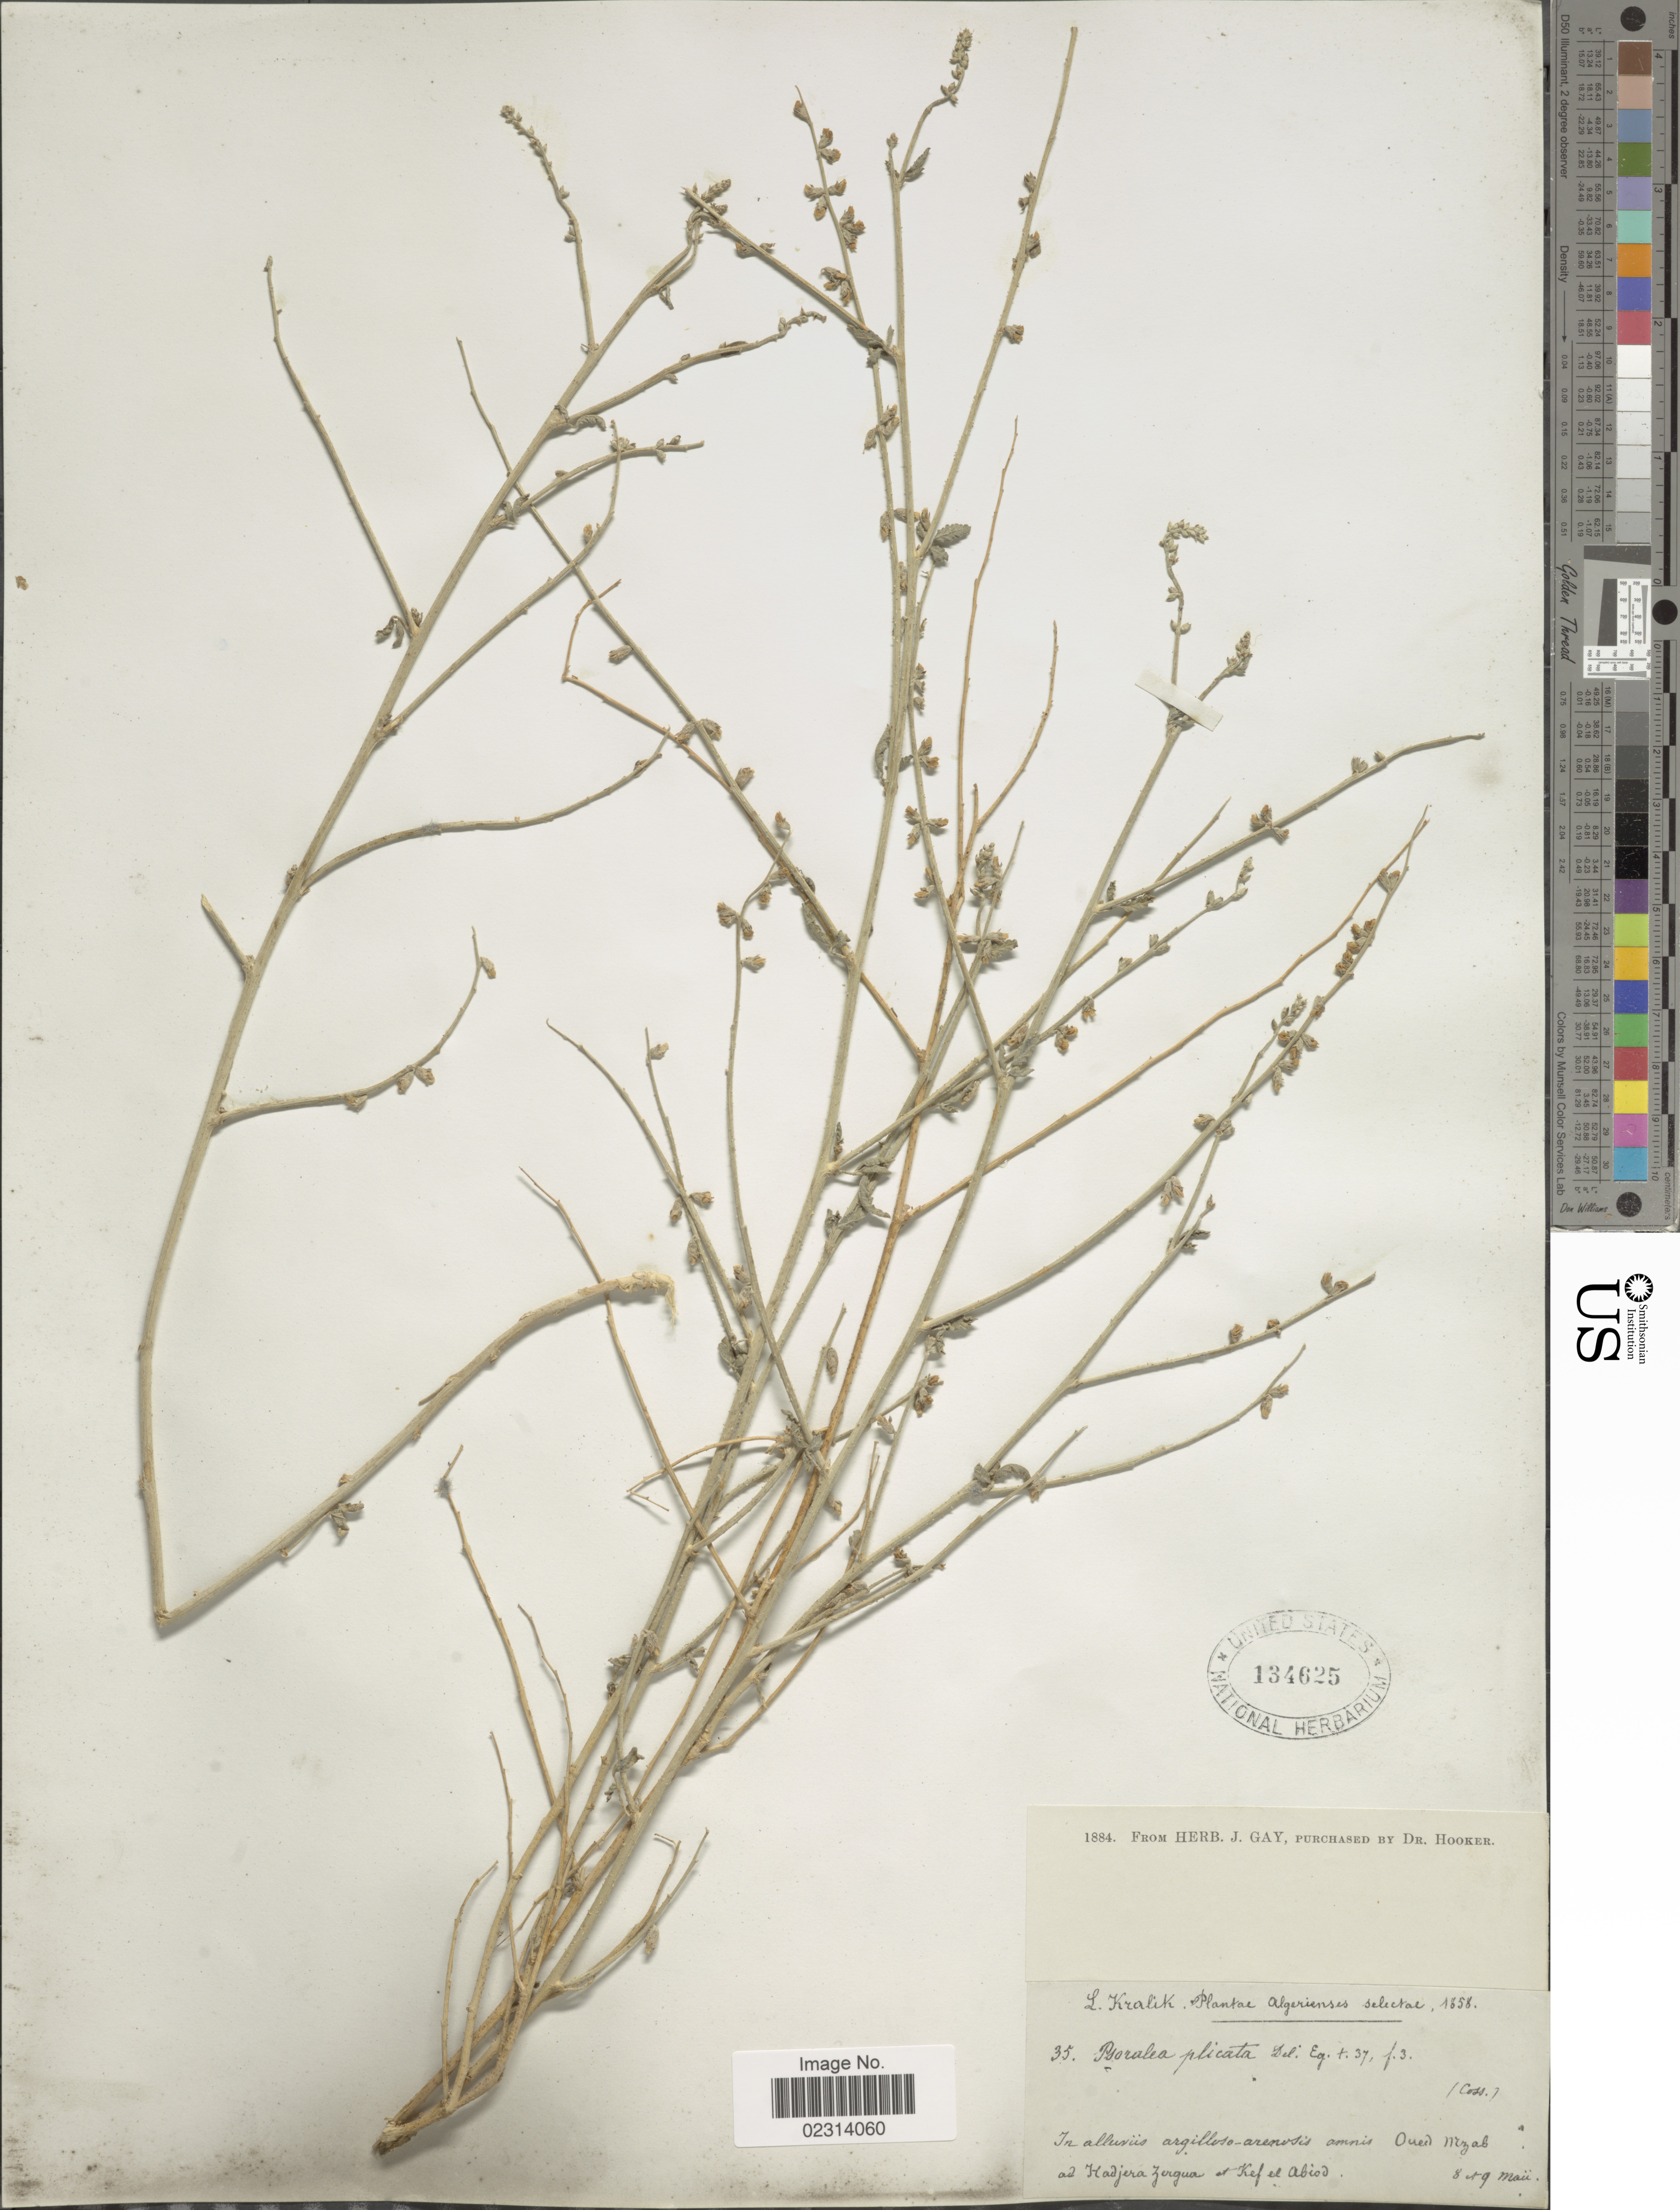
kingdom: Plantae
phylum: Tracheophyta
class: Magnoliopsida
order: Fabales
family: Fabaceae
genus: Cullen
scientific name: Cullen plicatum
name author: (Delile) C.H. Stirt.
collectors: L. Kralik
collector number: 35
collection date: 1858-05-08/1858-05-09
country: Algeria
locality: Algerienses, In alluviis argilloso-arenosis omnis Oud Mzab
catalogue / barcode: US 134625